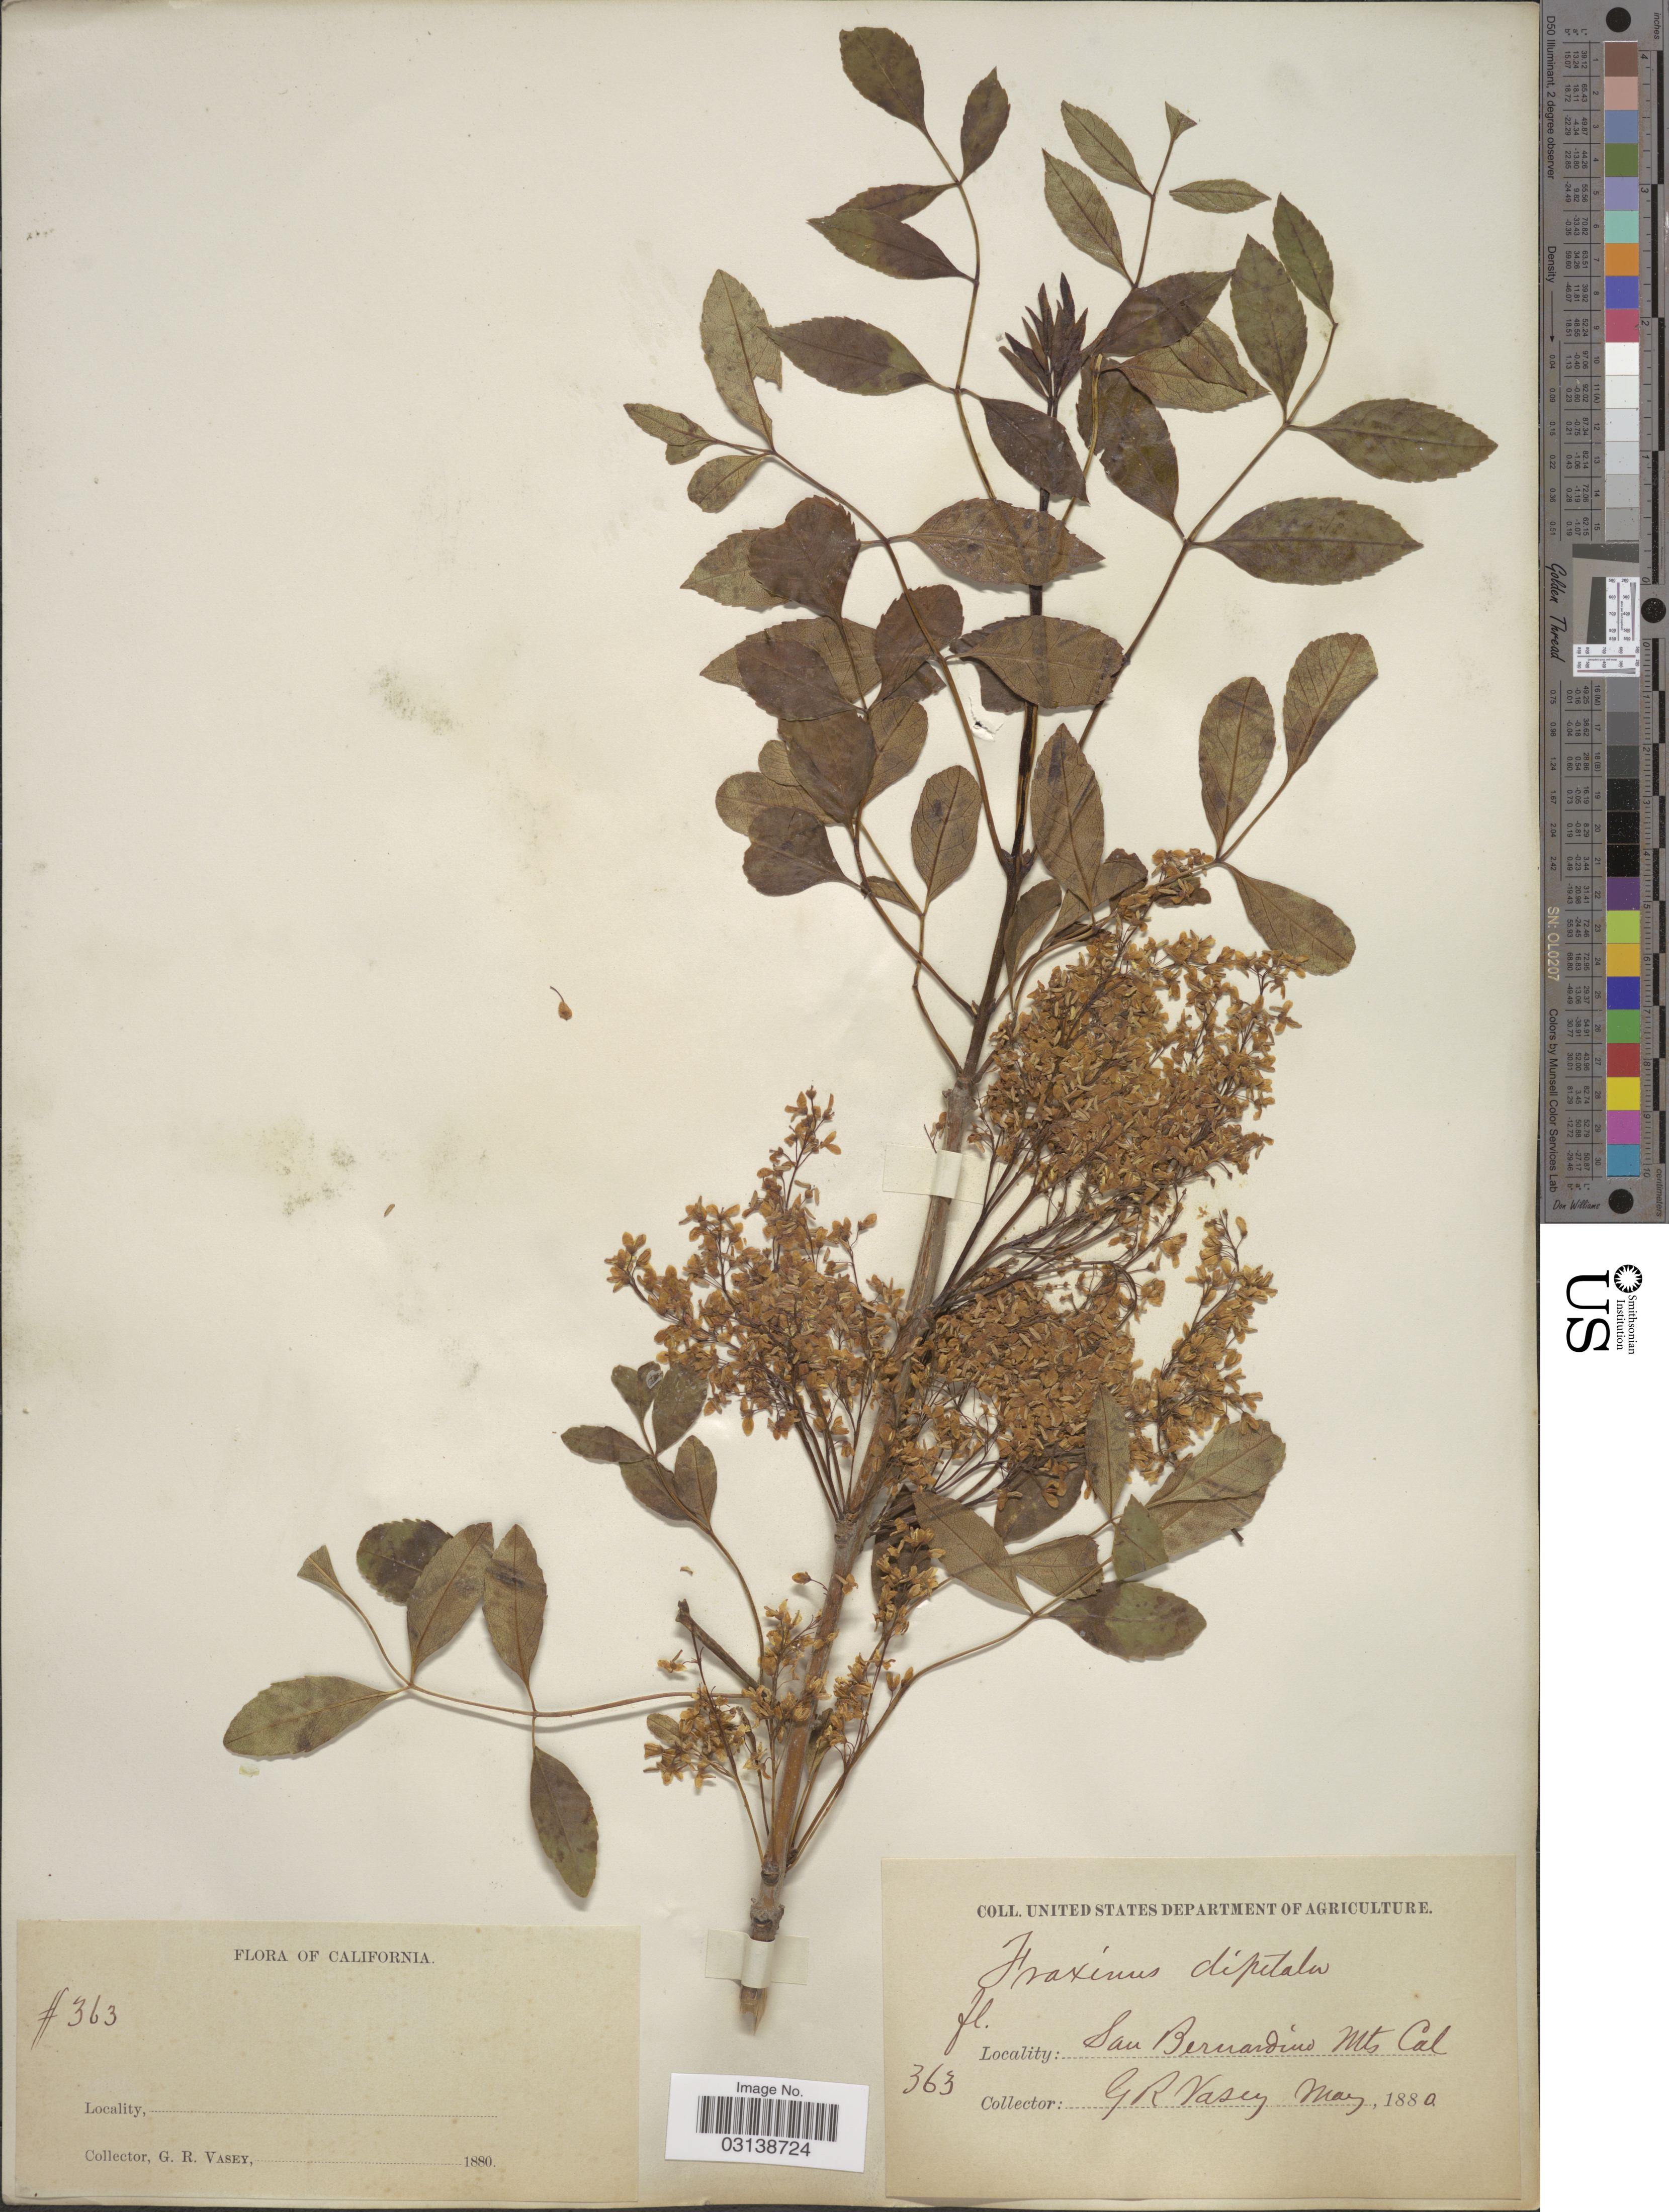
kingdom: Plantae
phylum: Tracheophyta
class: Magnoliopsida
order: Lamiales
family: Oleaceae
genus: Fraxinus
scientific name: Fraxinus dipetala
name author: Hook. & Arn.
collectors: G. R. Vasey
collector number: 363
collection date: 1880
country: United States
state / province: California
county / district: San Bernardino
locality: San Bernardino Mts. Cal.